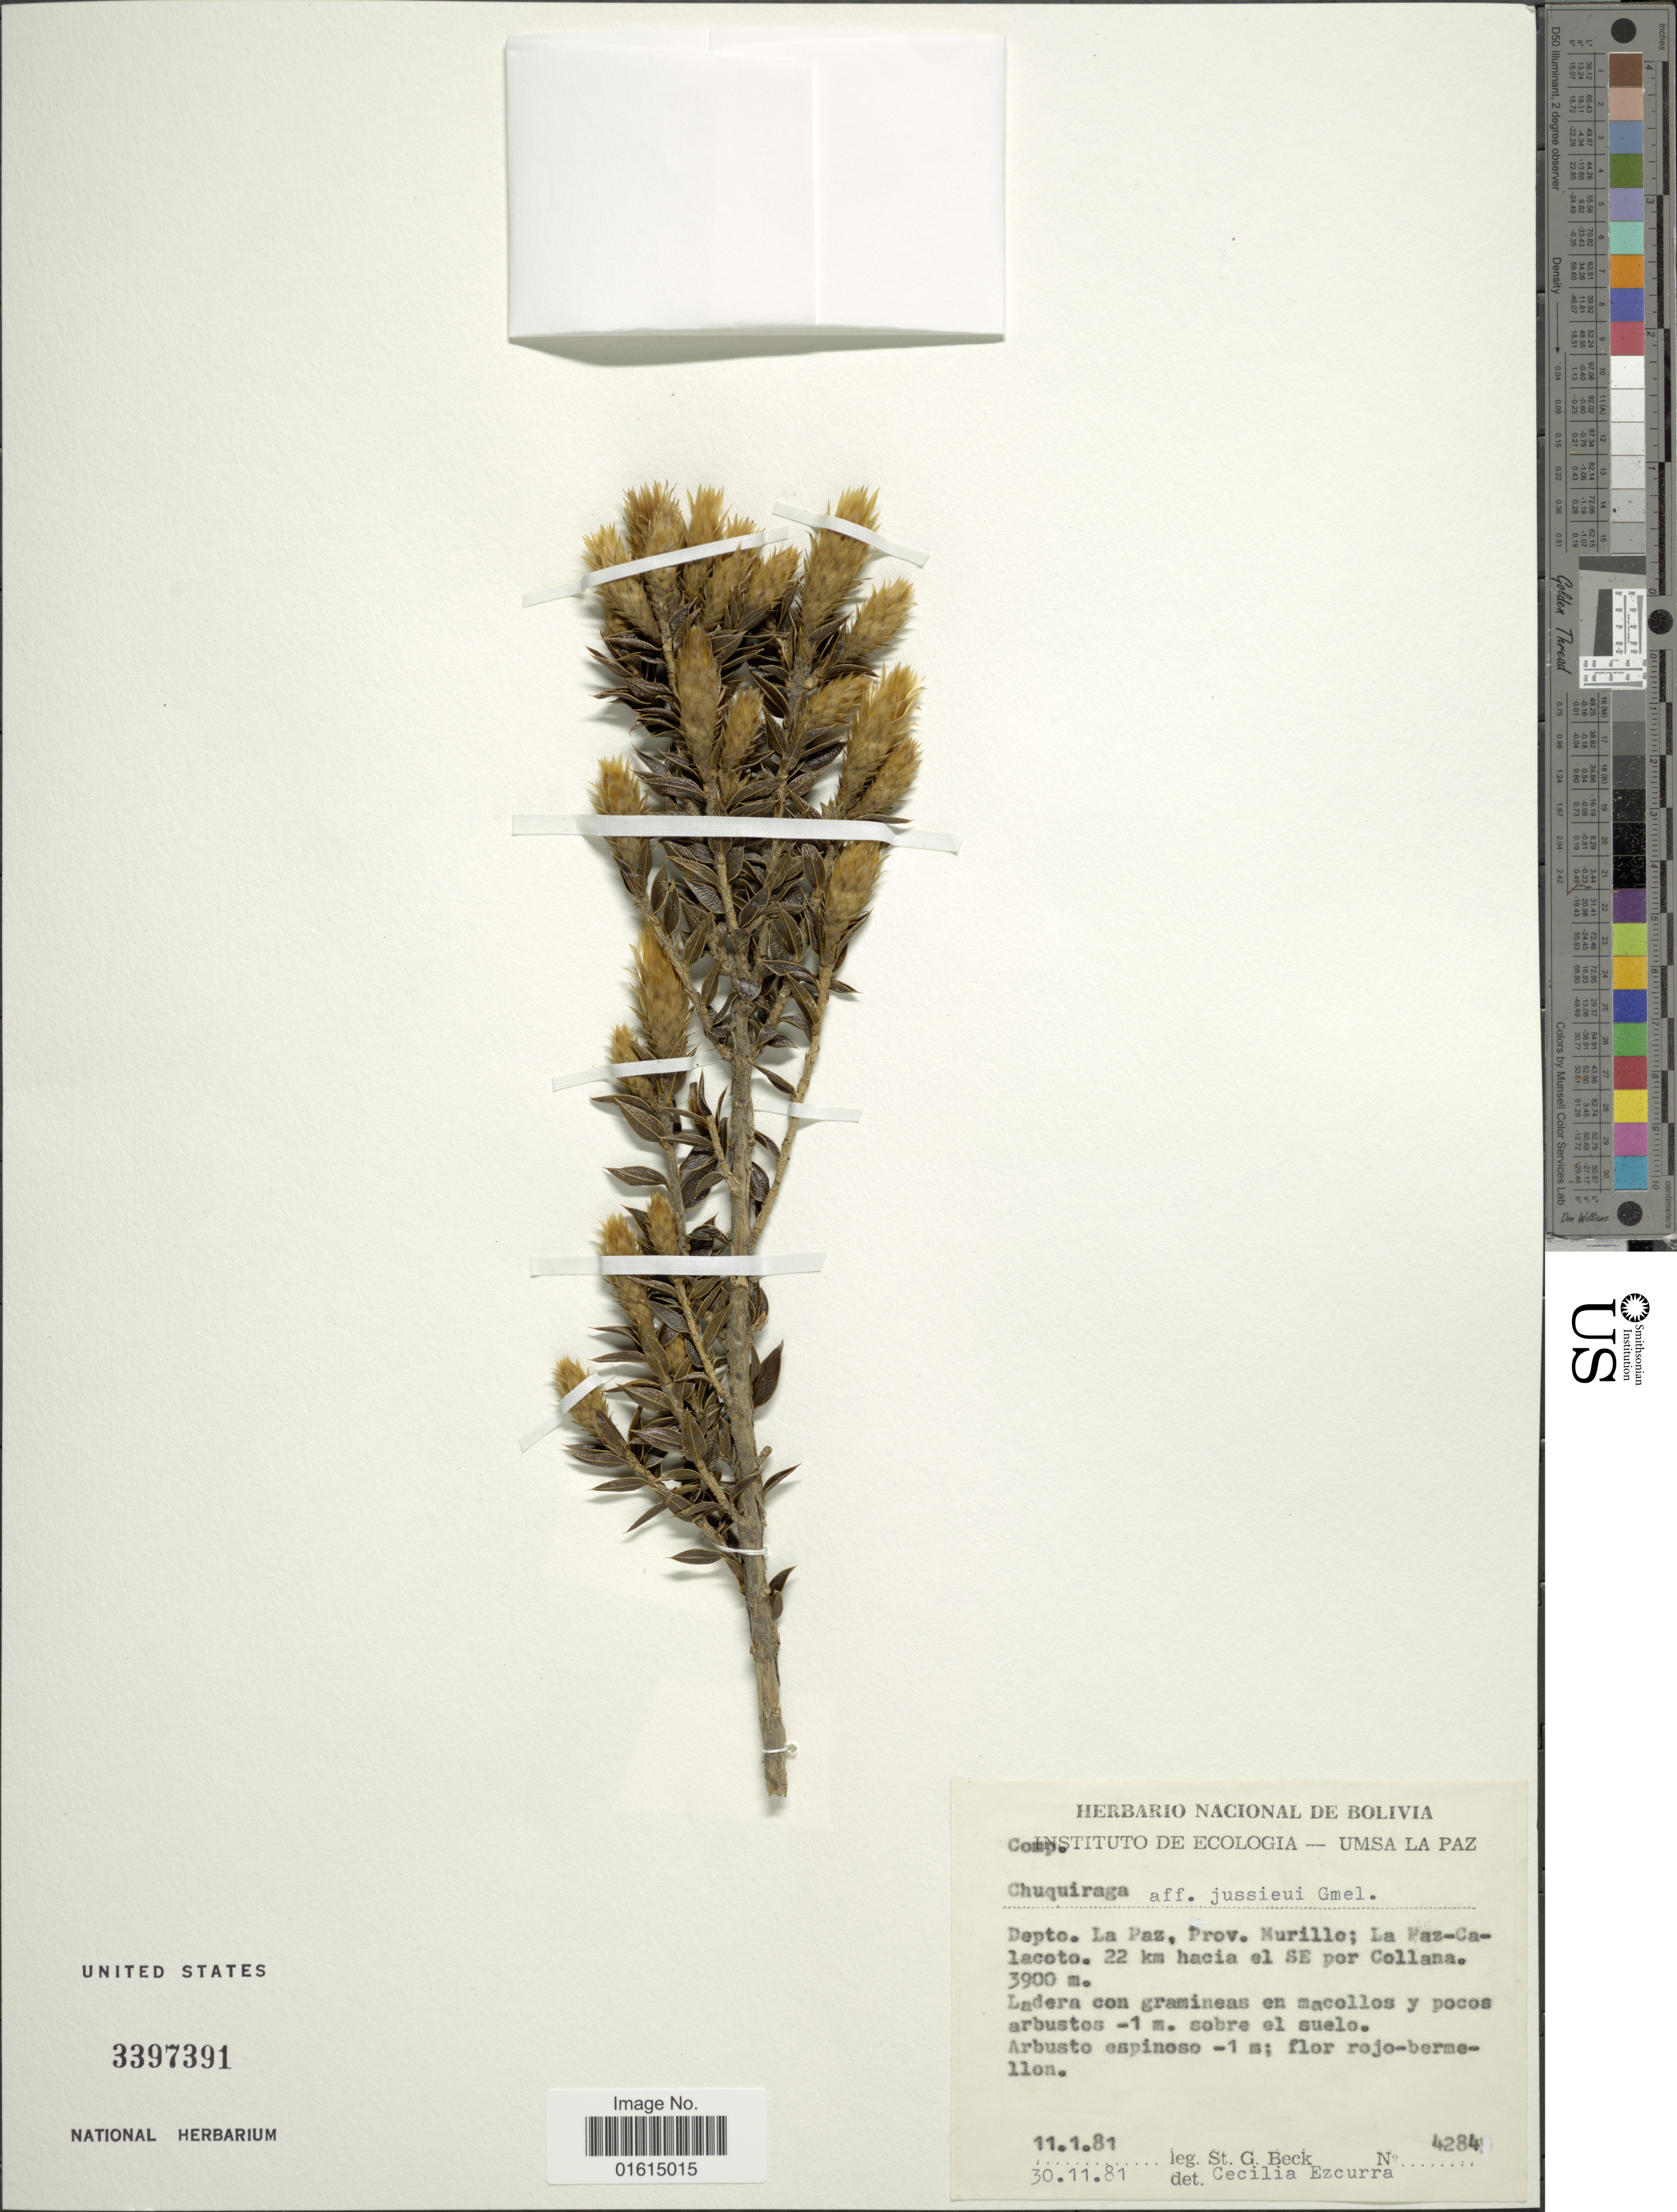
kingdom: Plantae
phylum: Tracheophyta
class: Magnoliopsida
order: Asterales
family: Asteraceae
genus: Chuquiraga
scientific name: Chuquiraga jussieui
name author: J.F. Gmel.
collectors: S. G. Beck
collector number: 4284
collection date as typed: Transcribed d/m/y: 11/1/81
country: Bolivia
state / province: La Paz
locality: Depto. La Paz., prov. Murillo, La Paz-Calacoto, 22 km hacia el SE por Collana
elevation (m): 3900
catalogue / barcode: US 3397391